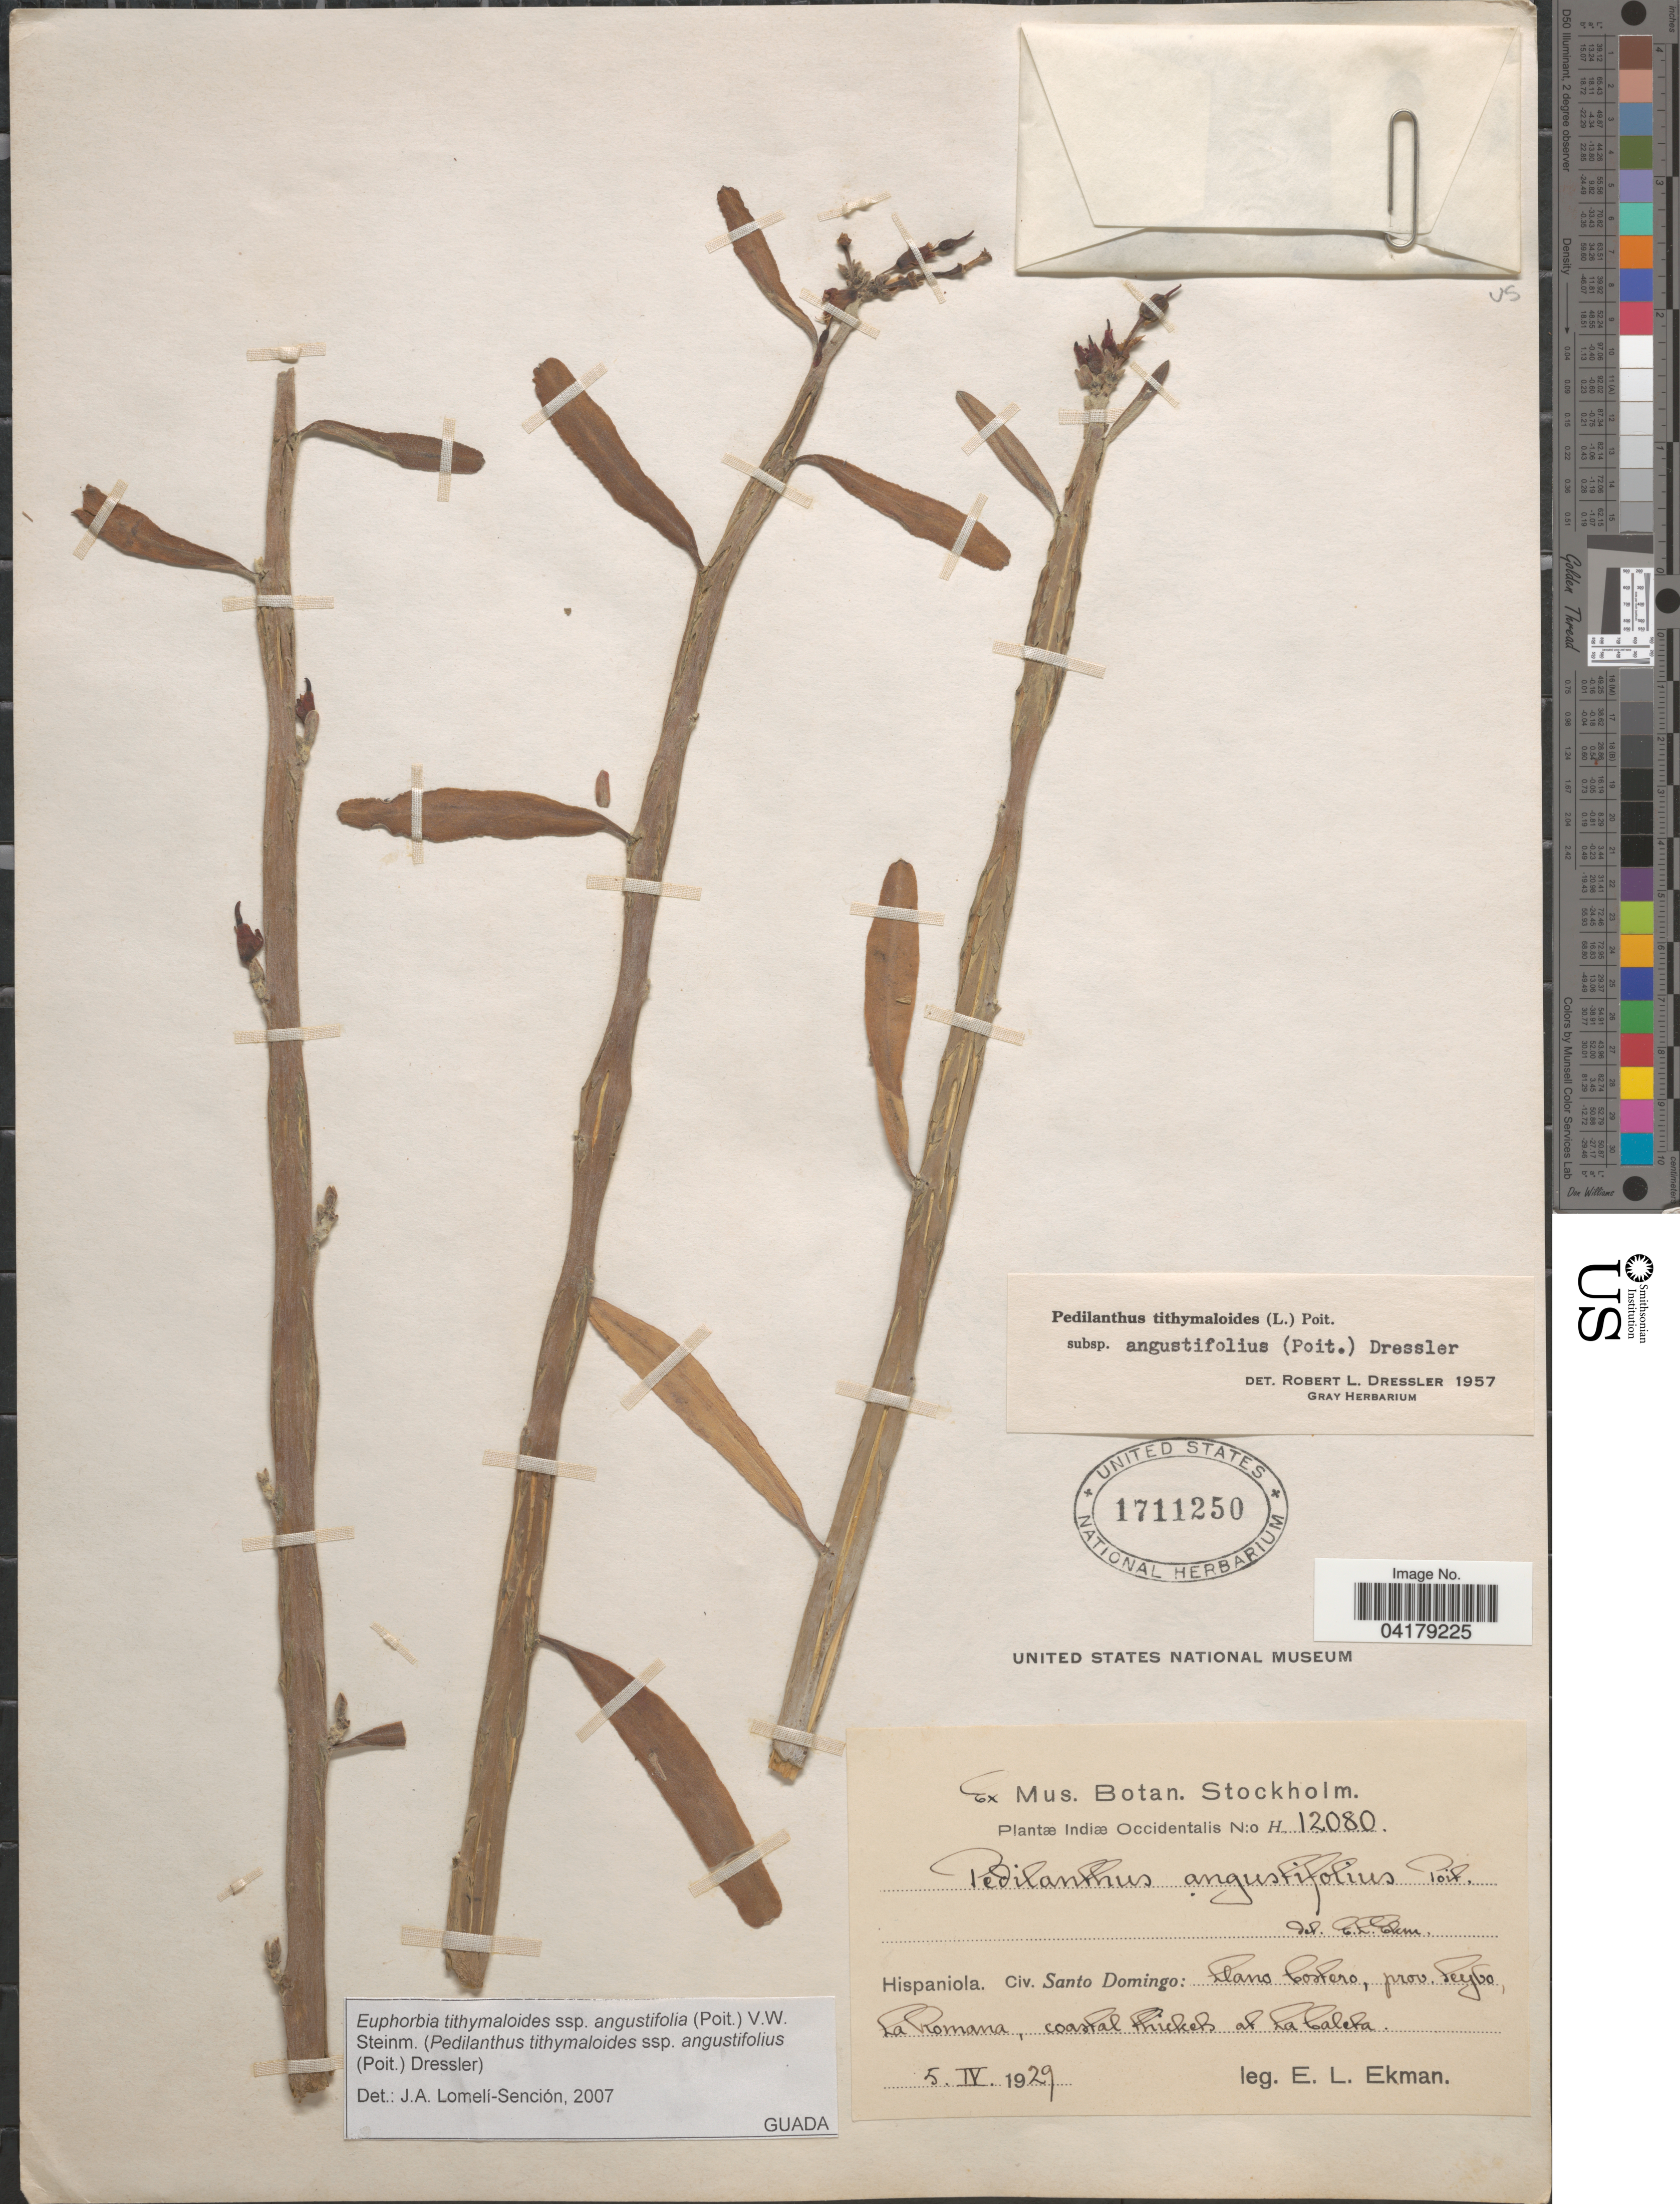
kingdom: Plantae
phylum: Tracheophyta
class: Magnoliopsida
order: Malpighiales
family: Euphorbiaceae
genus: Euphorbia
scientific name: Euphorbia tithymaloides subsp. angustifolia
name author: (Poit.) V.W. Steinm.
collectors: E. L. Ekman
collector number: H12080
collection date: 1929-04-05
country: Dominican Republic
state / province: La Romana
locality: Indiæ Occidentalis. Hispaniola. Civ. Santo Domingo: Llano Costero, prov. Peybo, coastal thickets at La Caleta.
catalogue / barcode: US 1711250